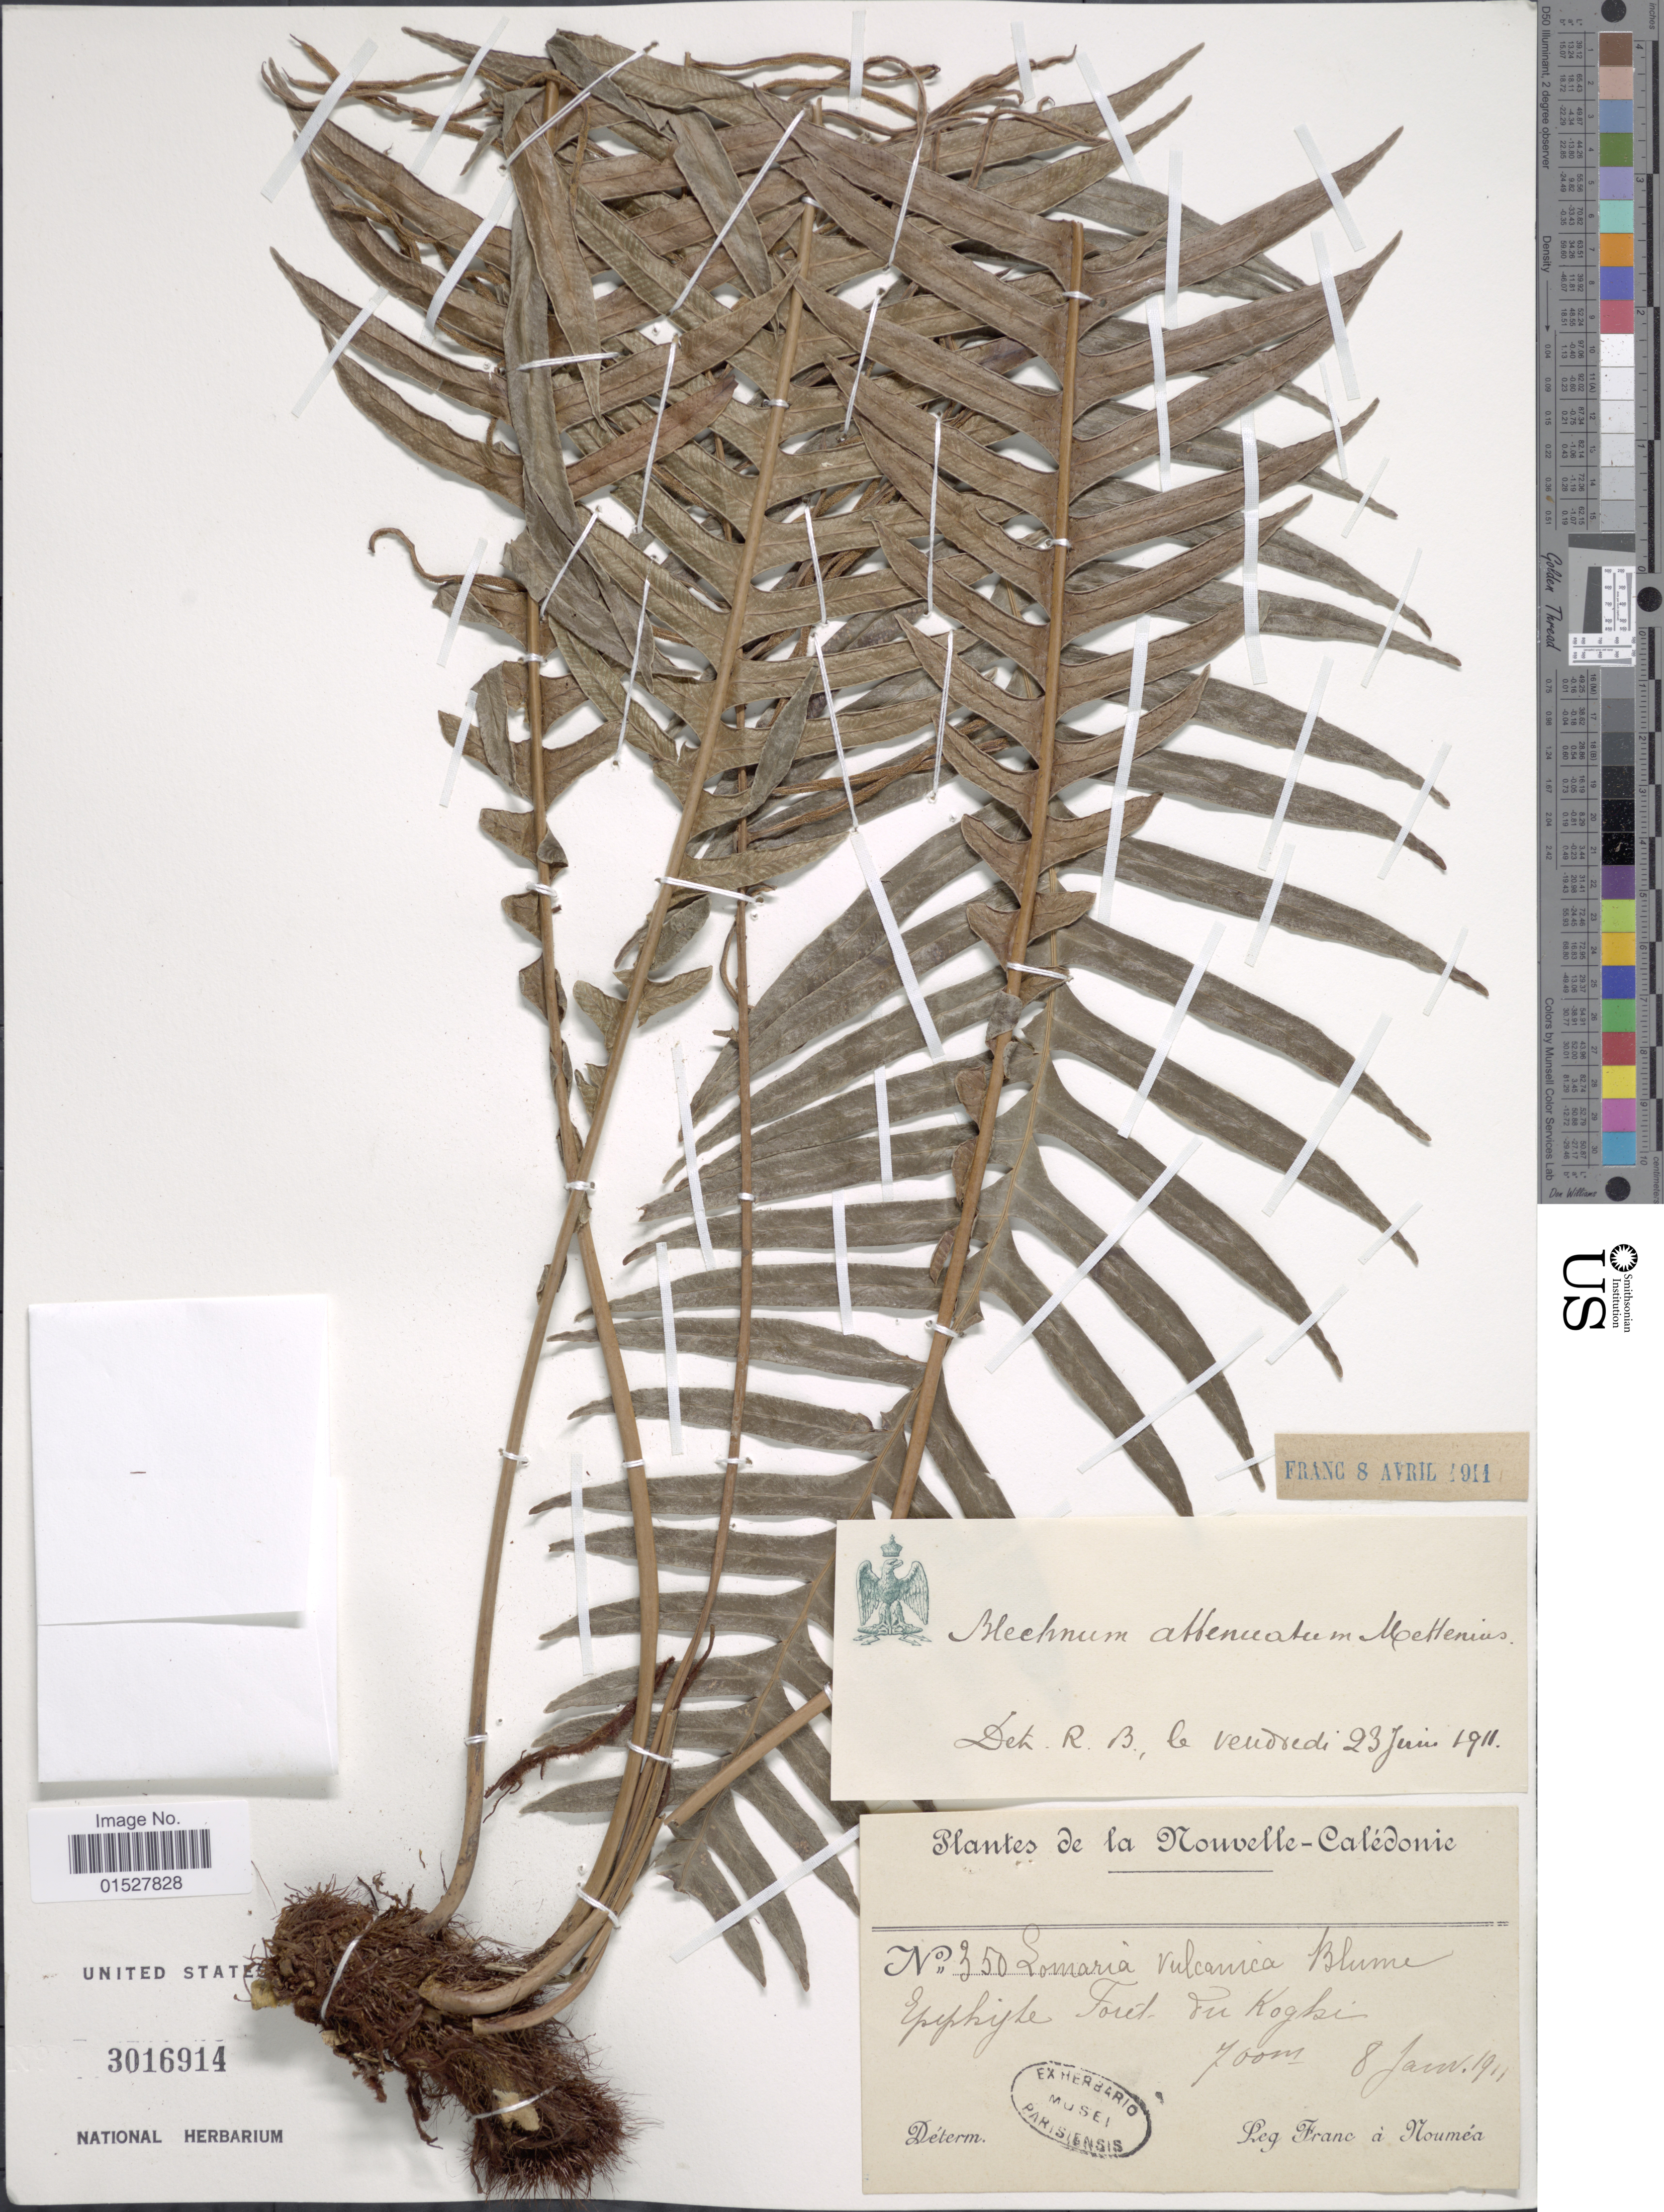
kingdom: Plantae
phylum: Tracheophyta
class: Polypodiopsida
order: Polypodiales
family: Blechnaceae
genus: Lomaridium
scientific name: Lomaridium contiguum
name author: (Mett.) Gasper & V.A.O. Dittrich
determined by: Vazquez, R.; Molino, S.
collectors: Franc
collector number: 350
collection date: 1911-01-08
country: New Caledonia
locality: Foret du Koghi.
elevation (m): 700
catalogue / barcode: US 3016914